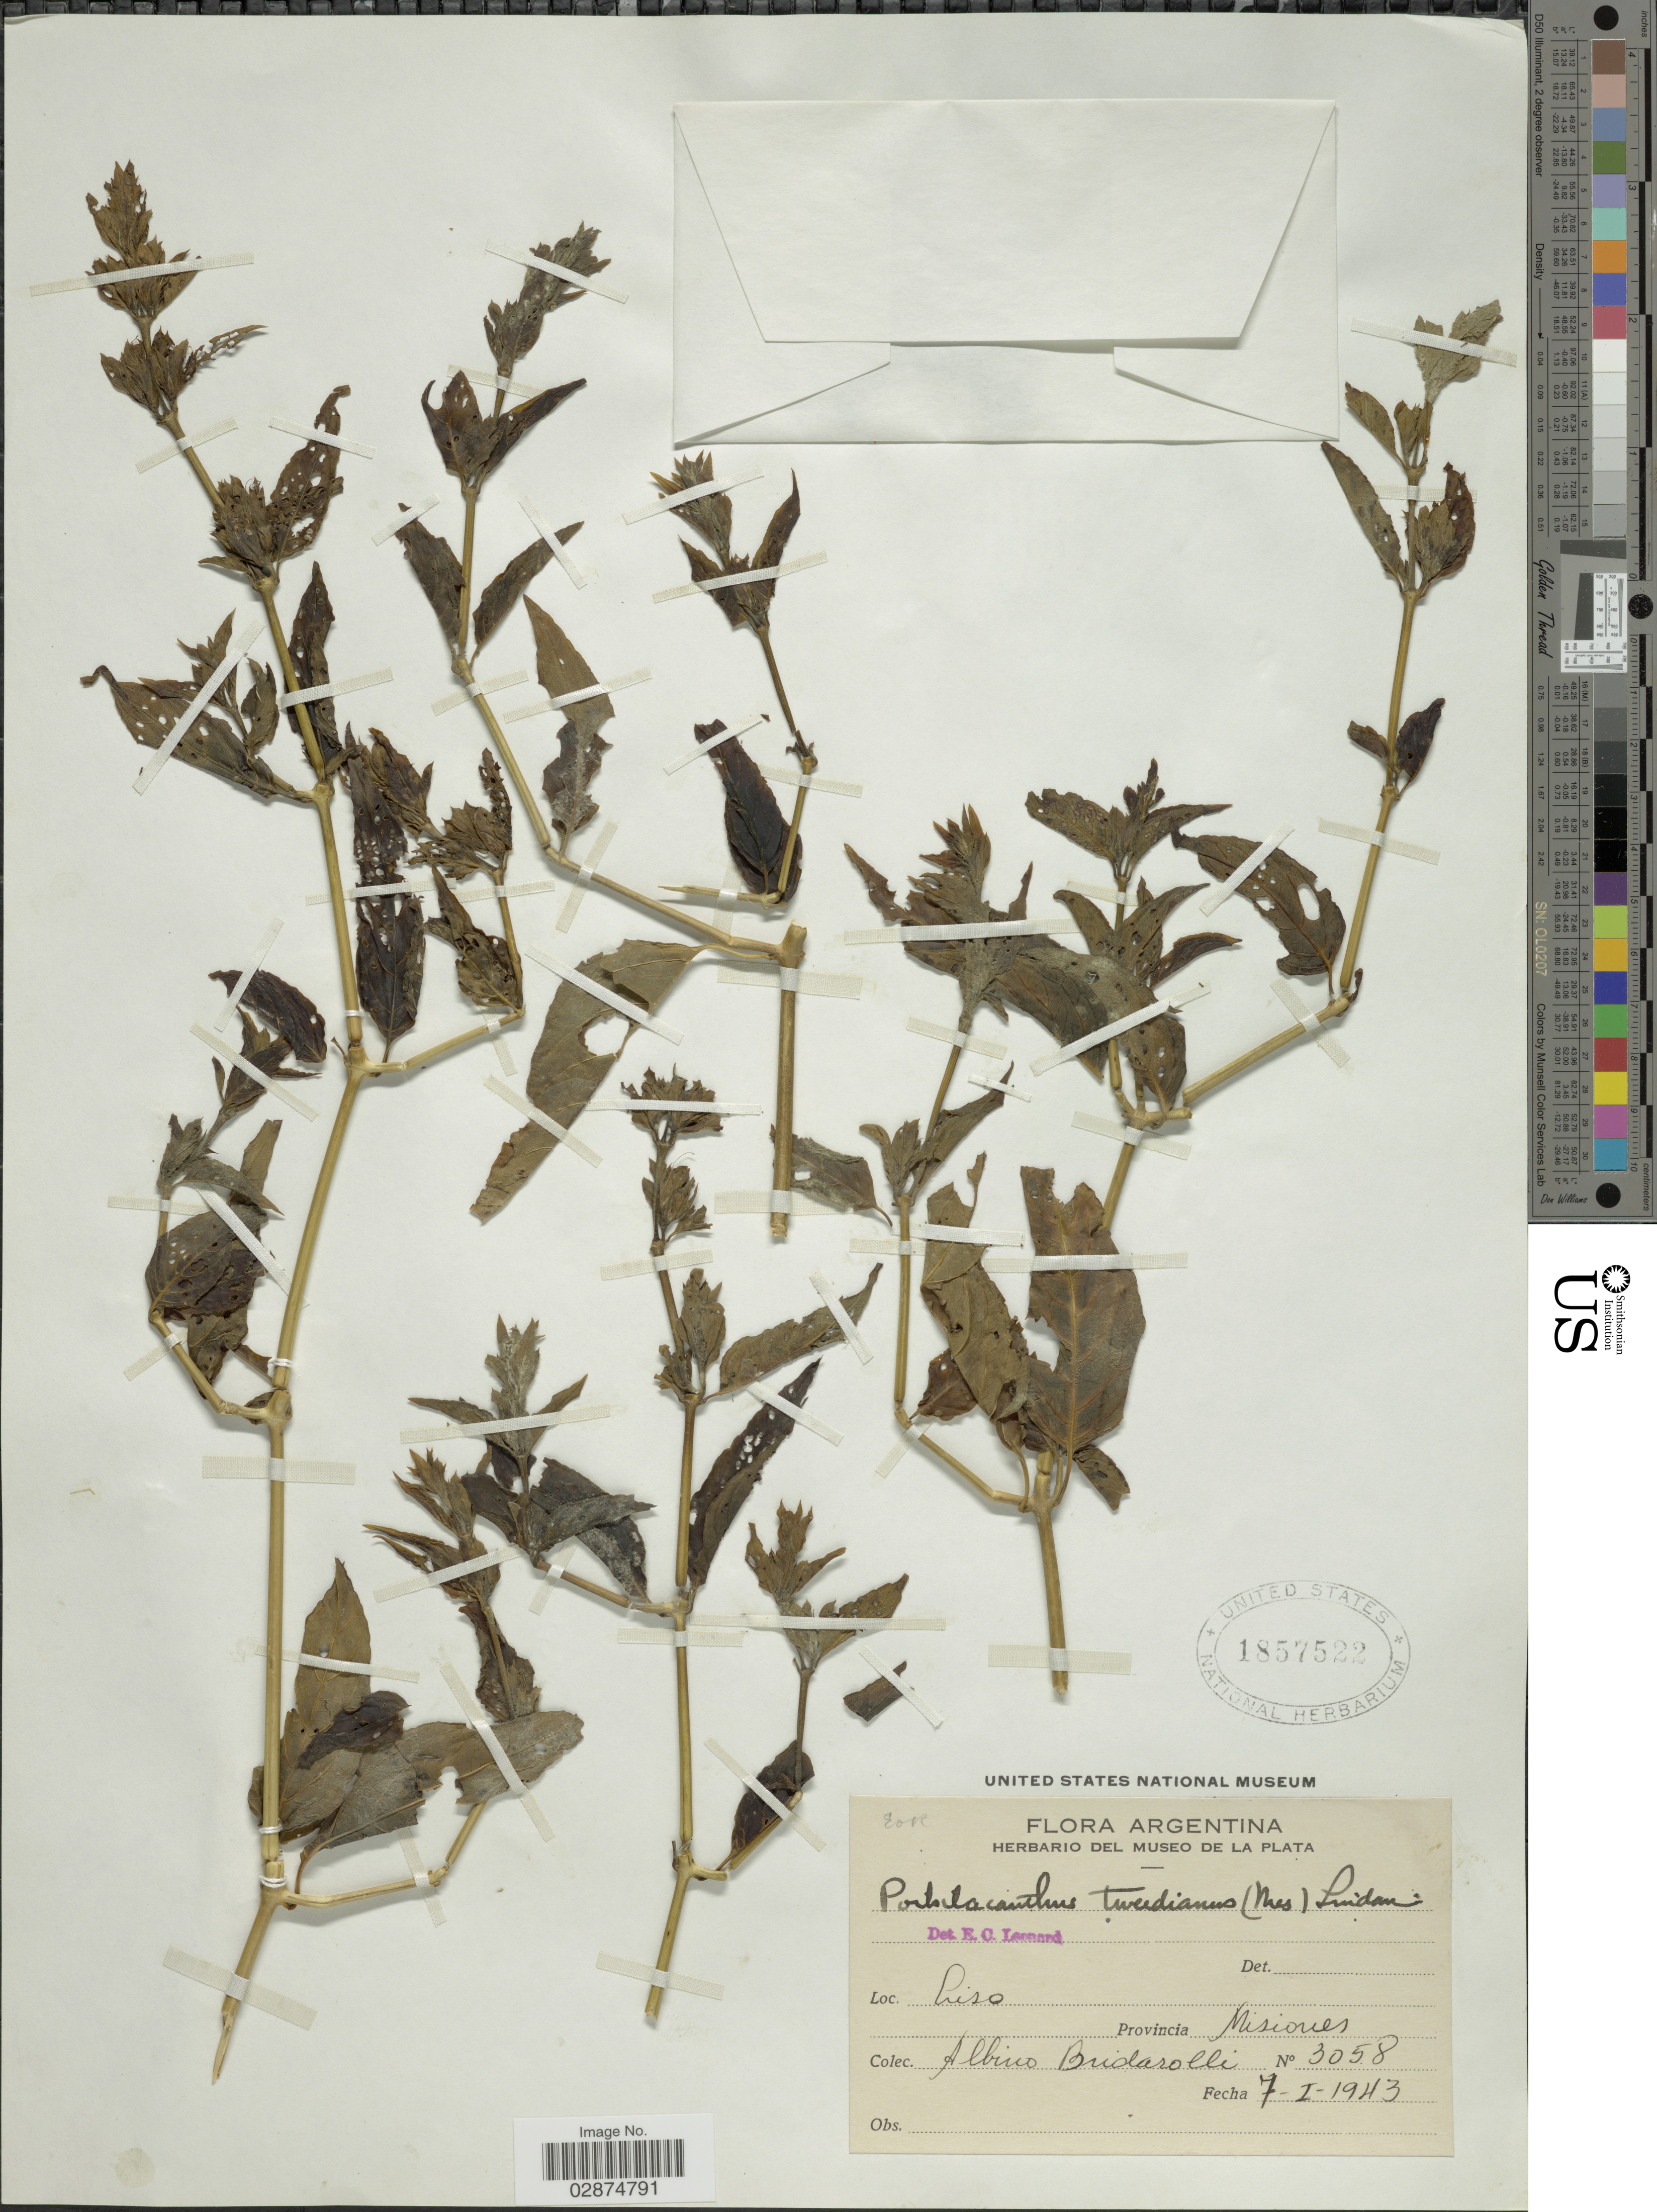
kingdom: Plantae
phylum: Tracheophyta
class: Magnoliopsida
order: Lamiales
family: Acanthaceae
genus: Poikilacanthus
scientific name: Poikilacanthus glandulosus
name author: (Nees) Ariza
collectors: A. Budarolli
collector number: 3058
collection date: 1943-01-07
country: Argentina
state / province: Misiones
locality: Liso.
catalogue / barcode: US 1867522